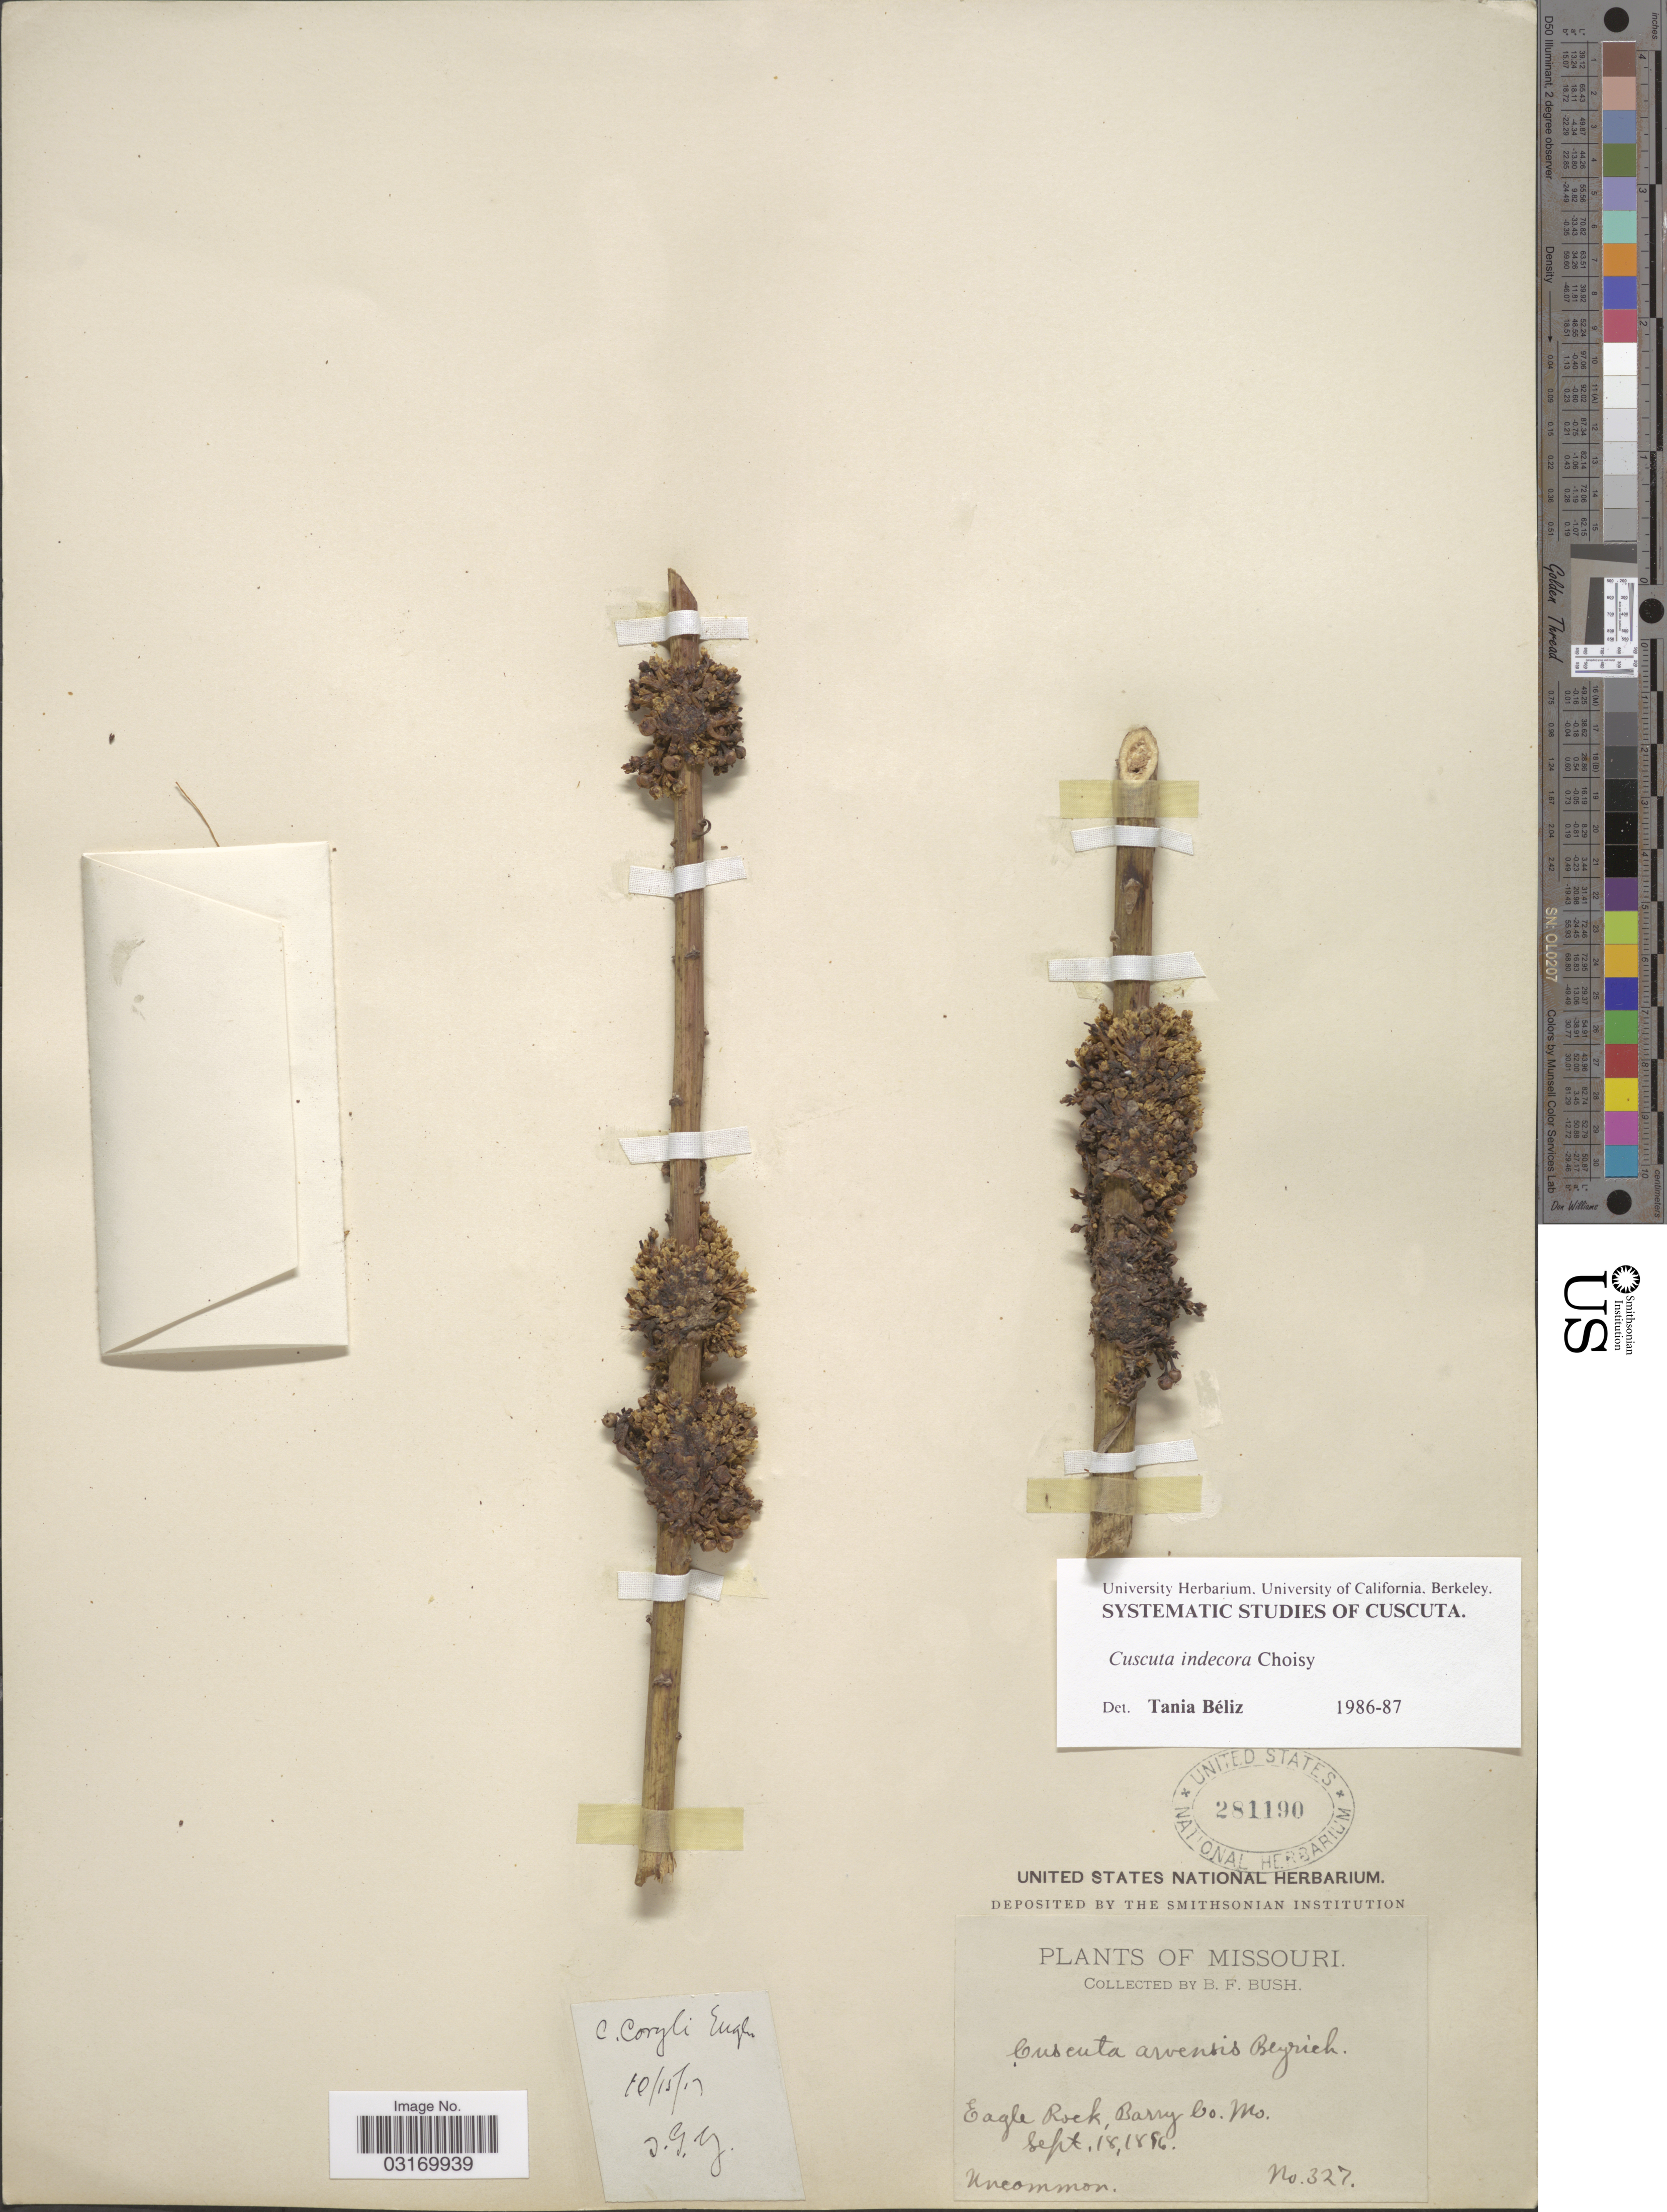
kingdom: Plantae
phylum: Tracheophyta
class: Magnoliopsida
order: Solanales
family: Convolvulaceae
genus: Cuscuta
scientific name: Cuscuta indecora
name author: Choisy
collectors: B. F. Bush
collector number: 327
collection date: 1896-09-18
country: United States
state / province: Missouri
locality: Eagle Rock, Barry Co.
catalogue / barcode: US 281190